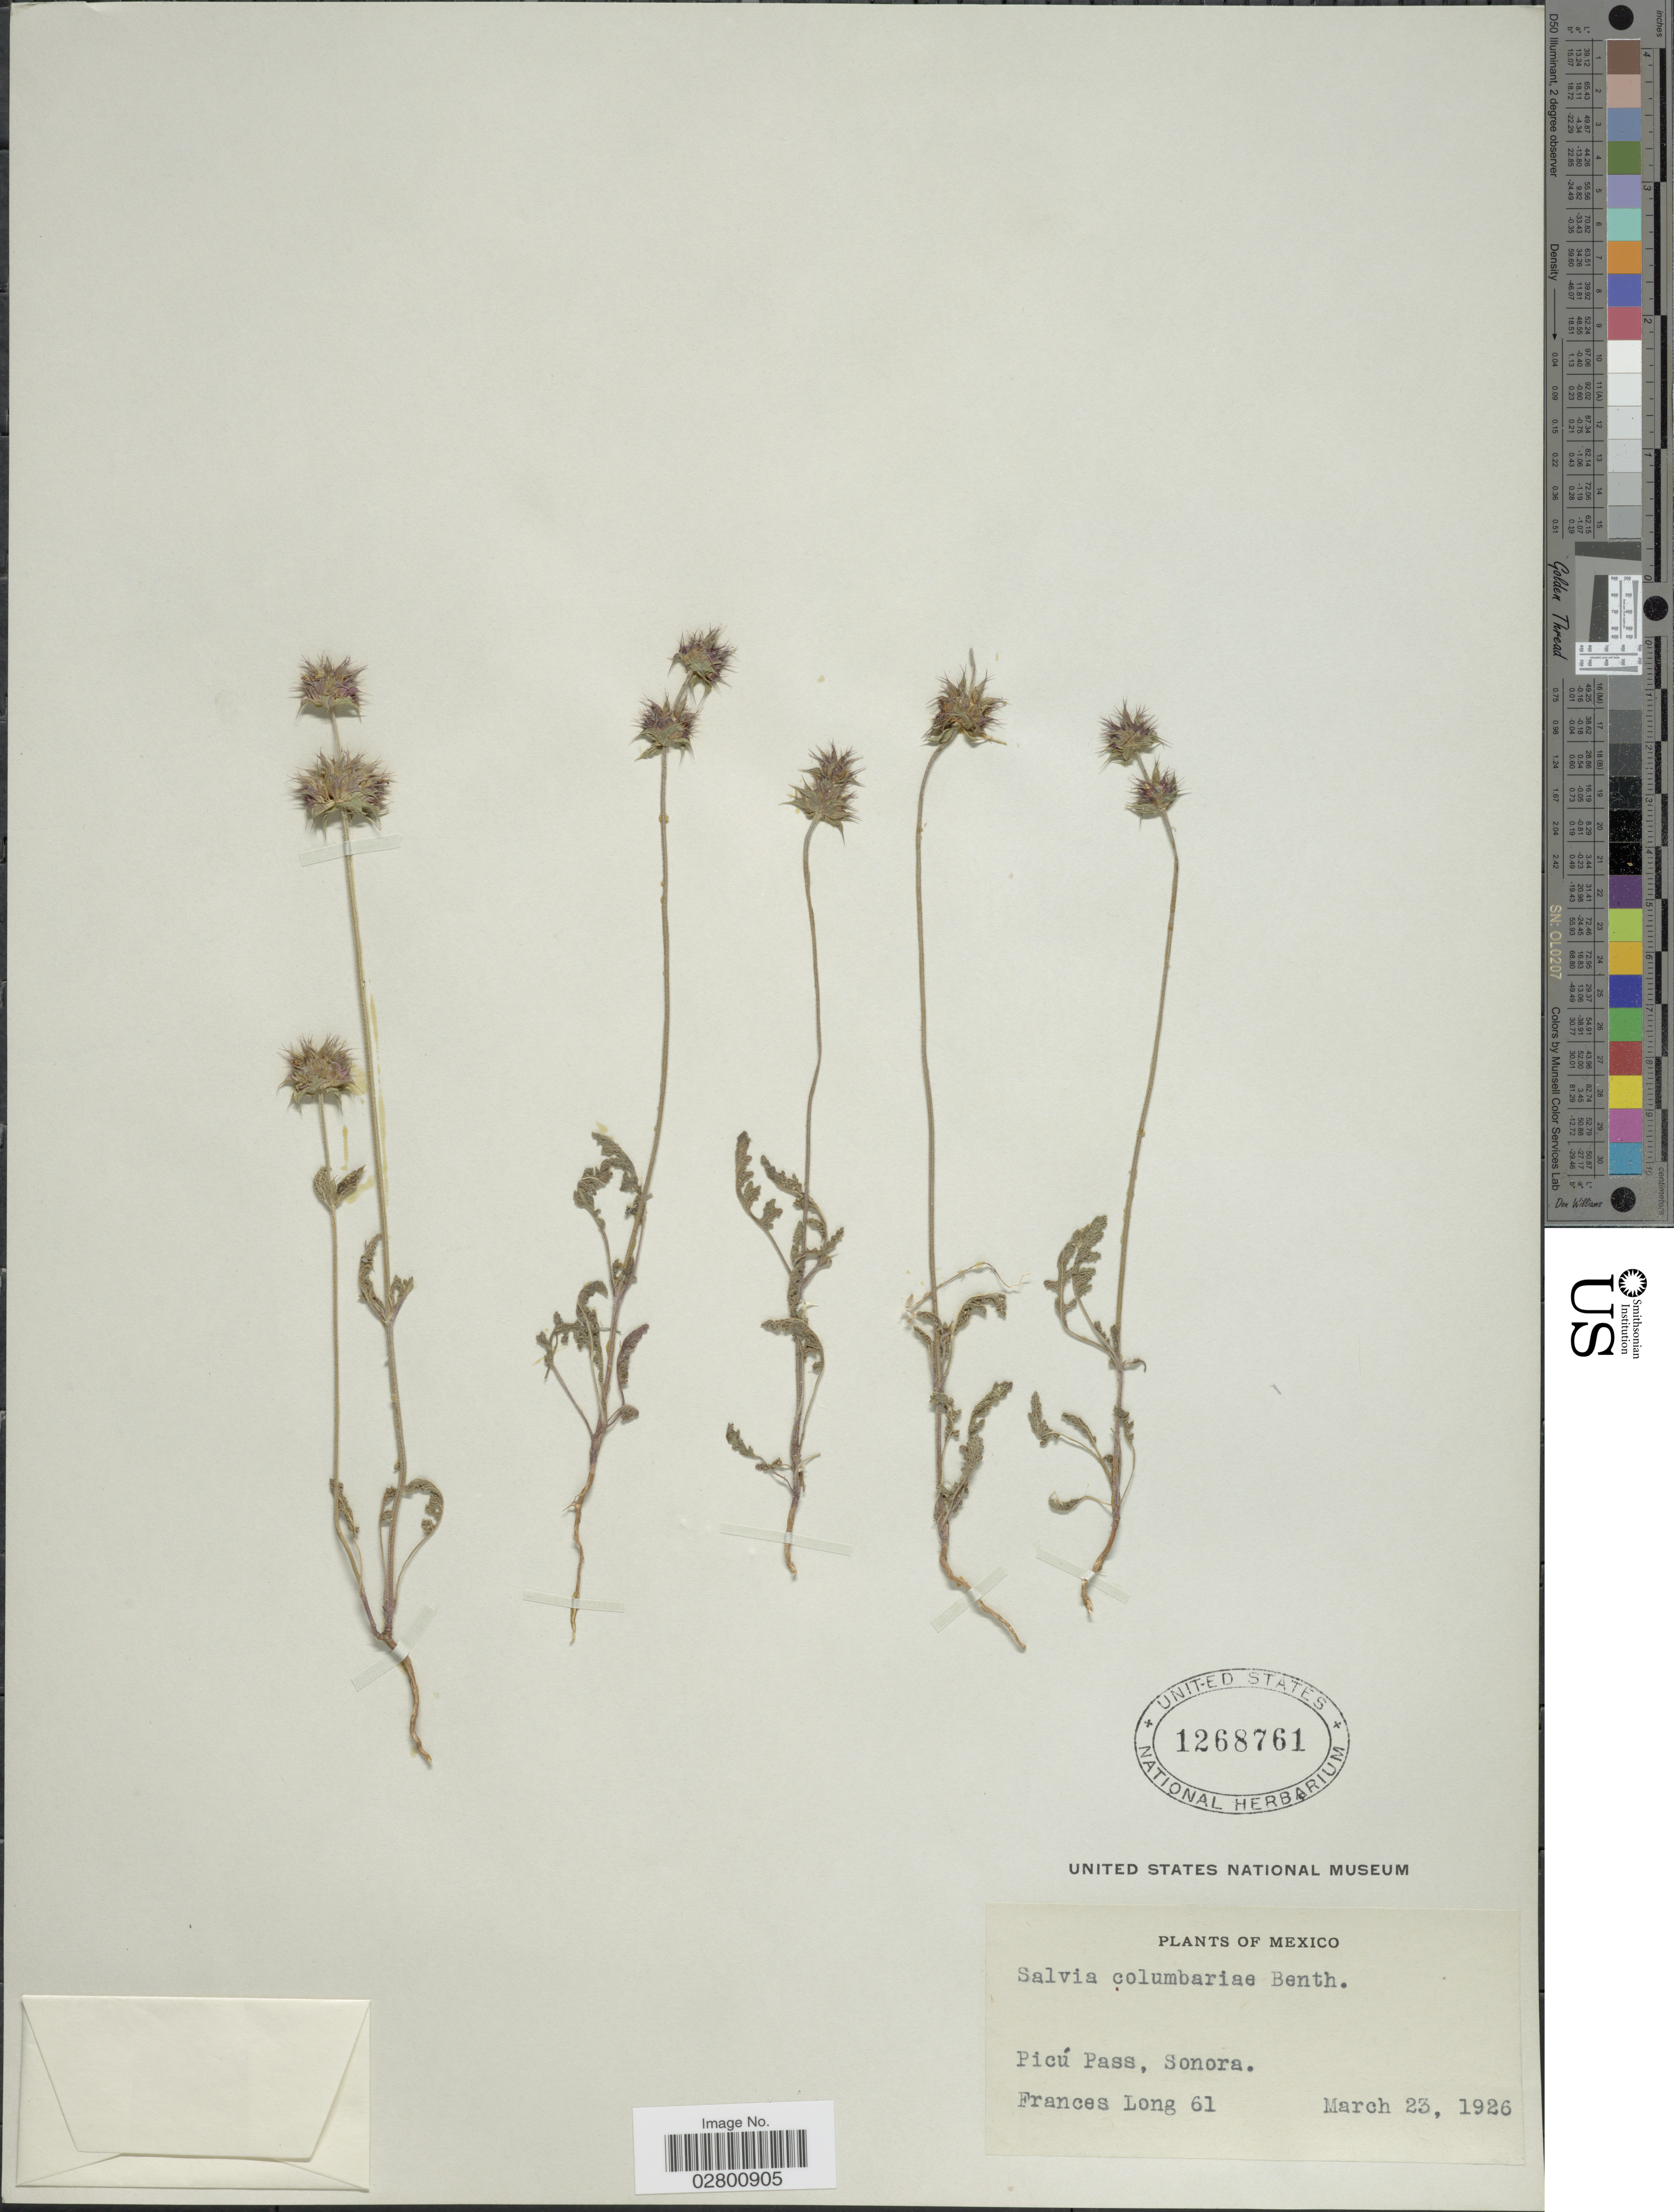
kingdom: Plantae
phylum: Tracheophyta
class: Magnoliopsida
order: Lamiales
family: Lamiaceae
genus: Salvia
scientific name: Salvia columbariae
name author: Benth.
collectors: F. Long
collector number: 61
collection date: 1926-03-23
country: Mexico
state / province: Sonora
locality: Picú Pass.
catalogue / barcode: US 1268761